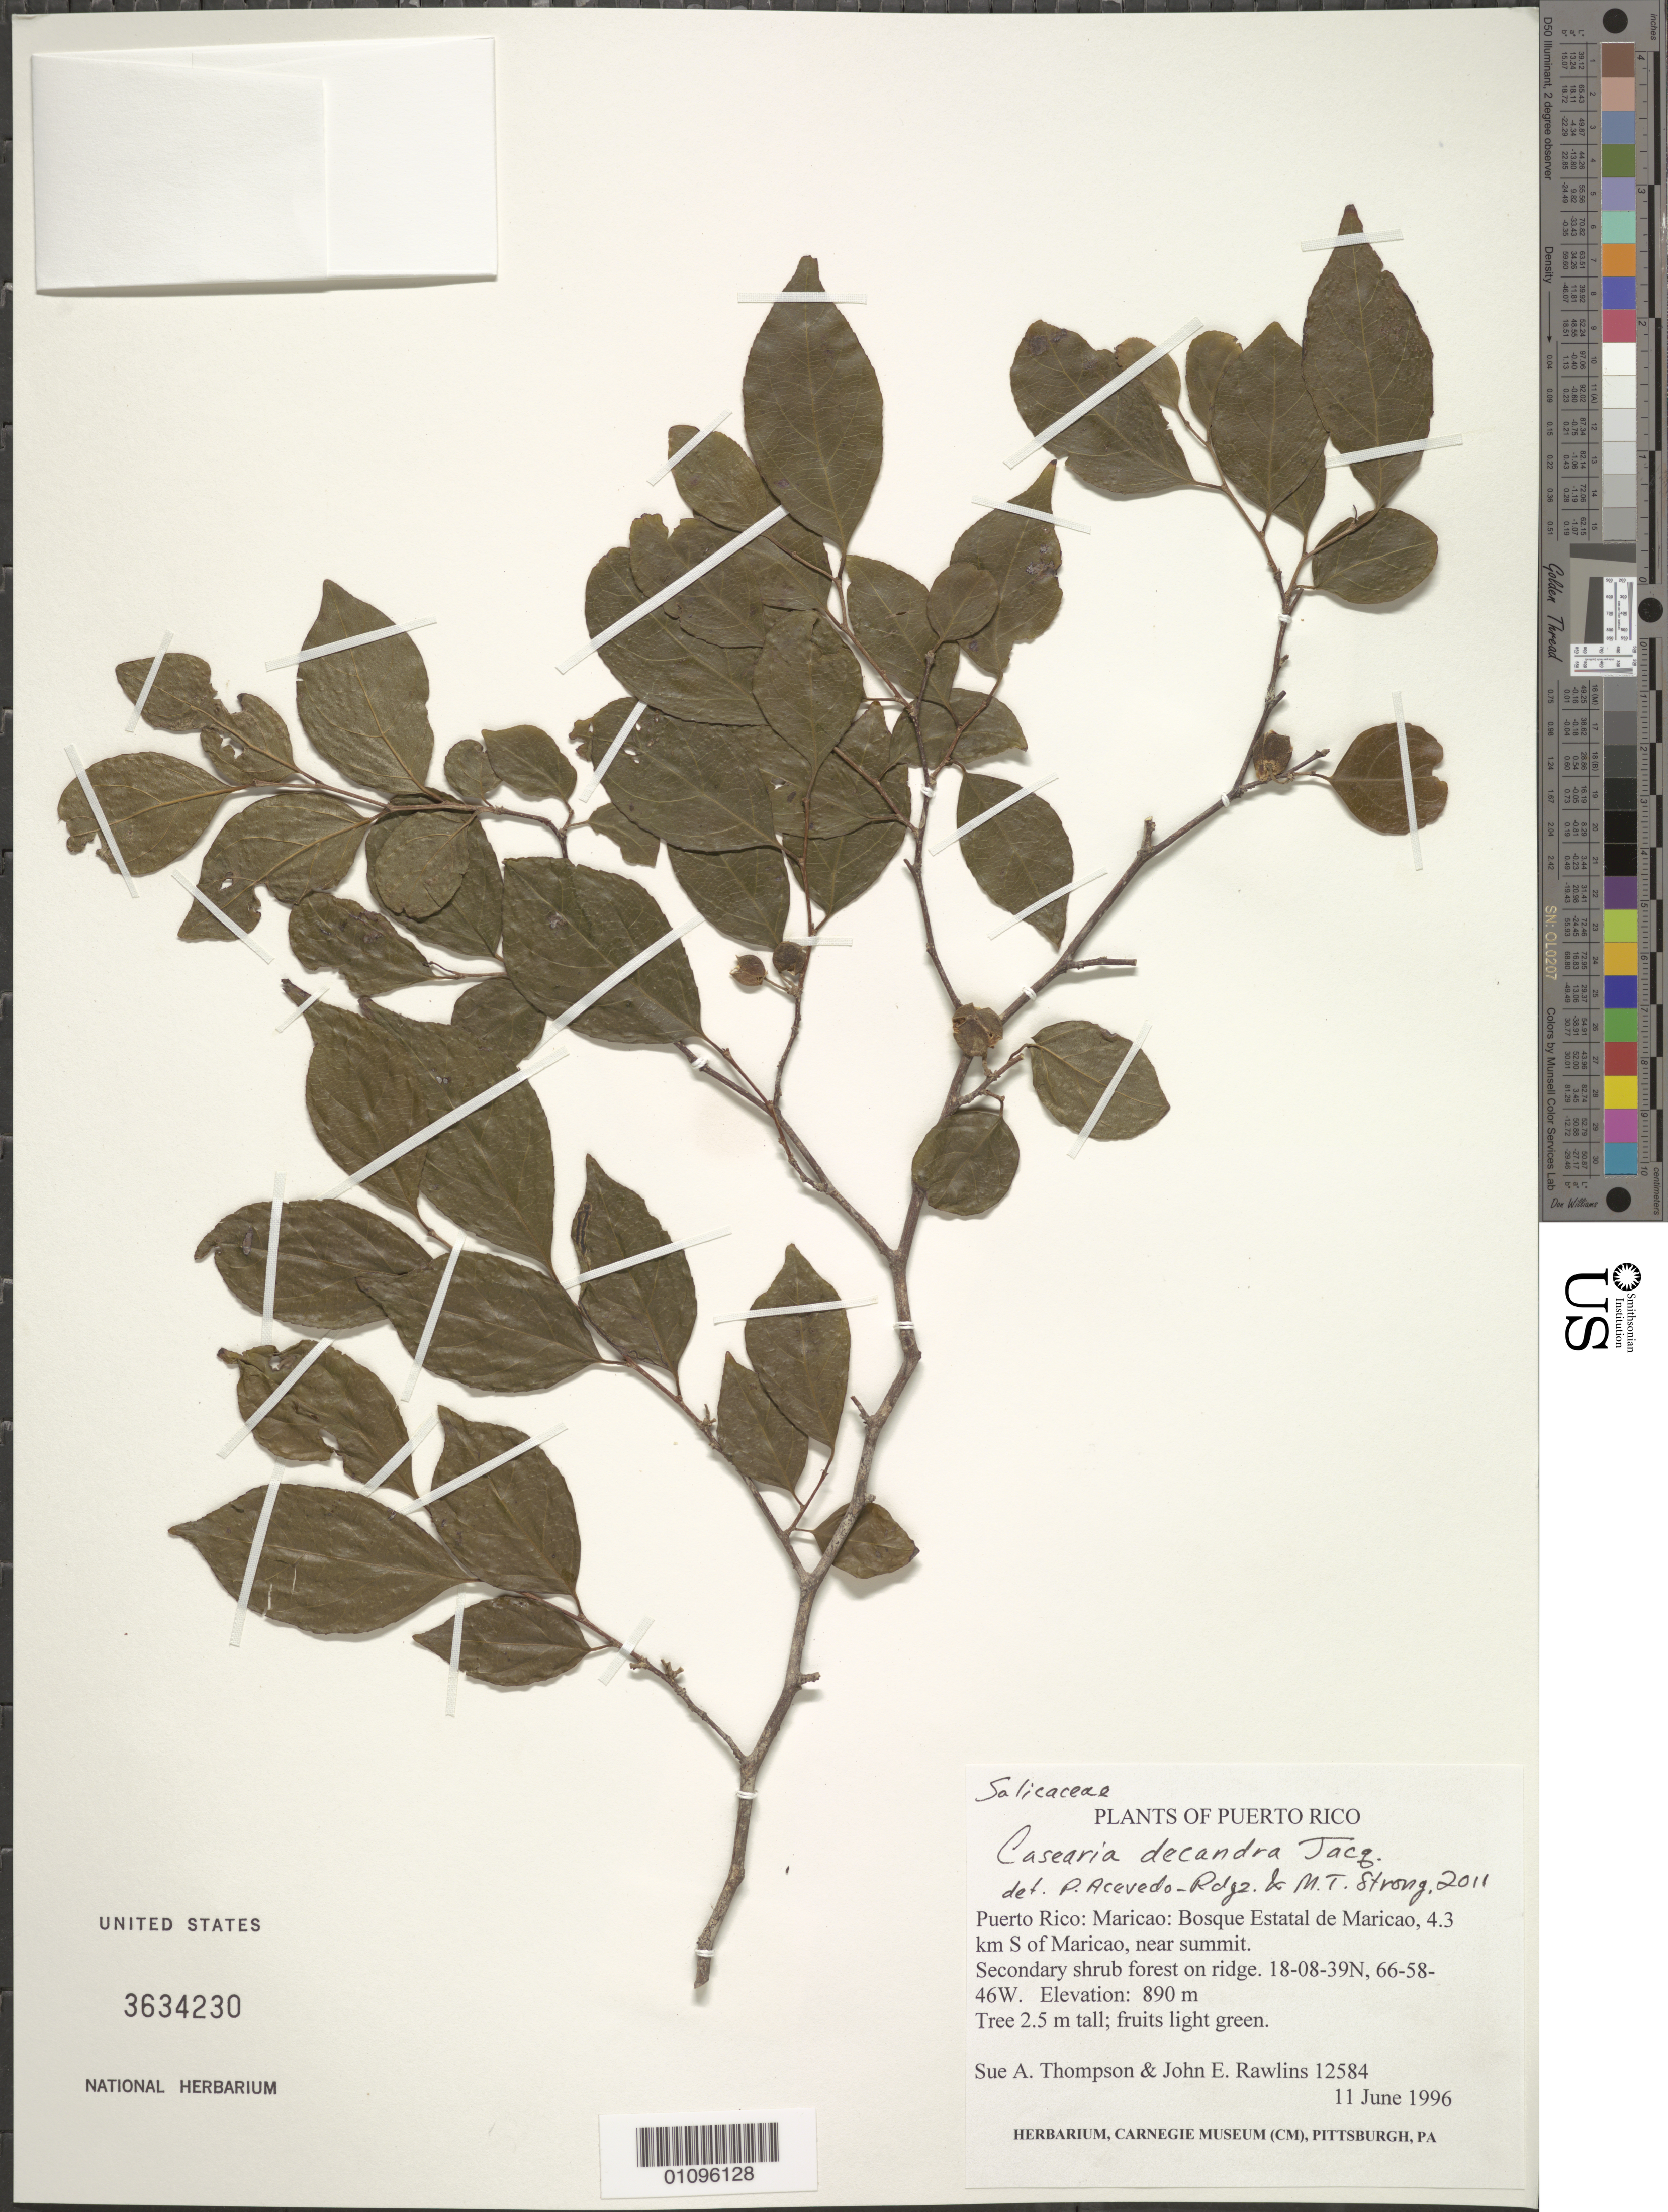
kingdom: Plantae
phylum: Tracheophyta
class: Magnoliopsida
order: Malpighiales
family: Salicaceae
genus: Casearia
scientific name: Casearia decandra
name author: Jacq.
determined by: Acevedo-Rodríguez, P.; Strong, M. T.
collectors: S. A. Thompson & J. Rawlins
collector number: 12584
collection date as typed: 11 Jun 1996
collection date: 1996-06-11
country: Puerto Rico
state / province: Maricao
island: Puerto Rico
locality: Bosque Estatal de Maricao, 4.3 km S of Maricao, near summit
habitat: Secondary shrub forest on ridge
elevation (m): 890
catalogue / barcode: US 3634230